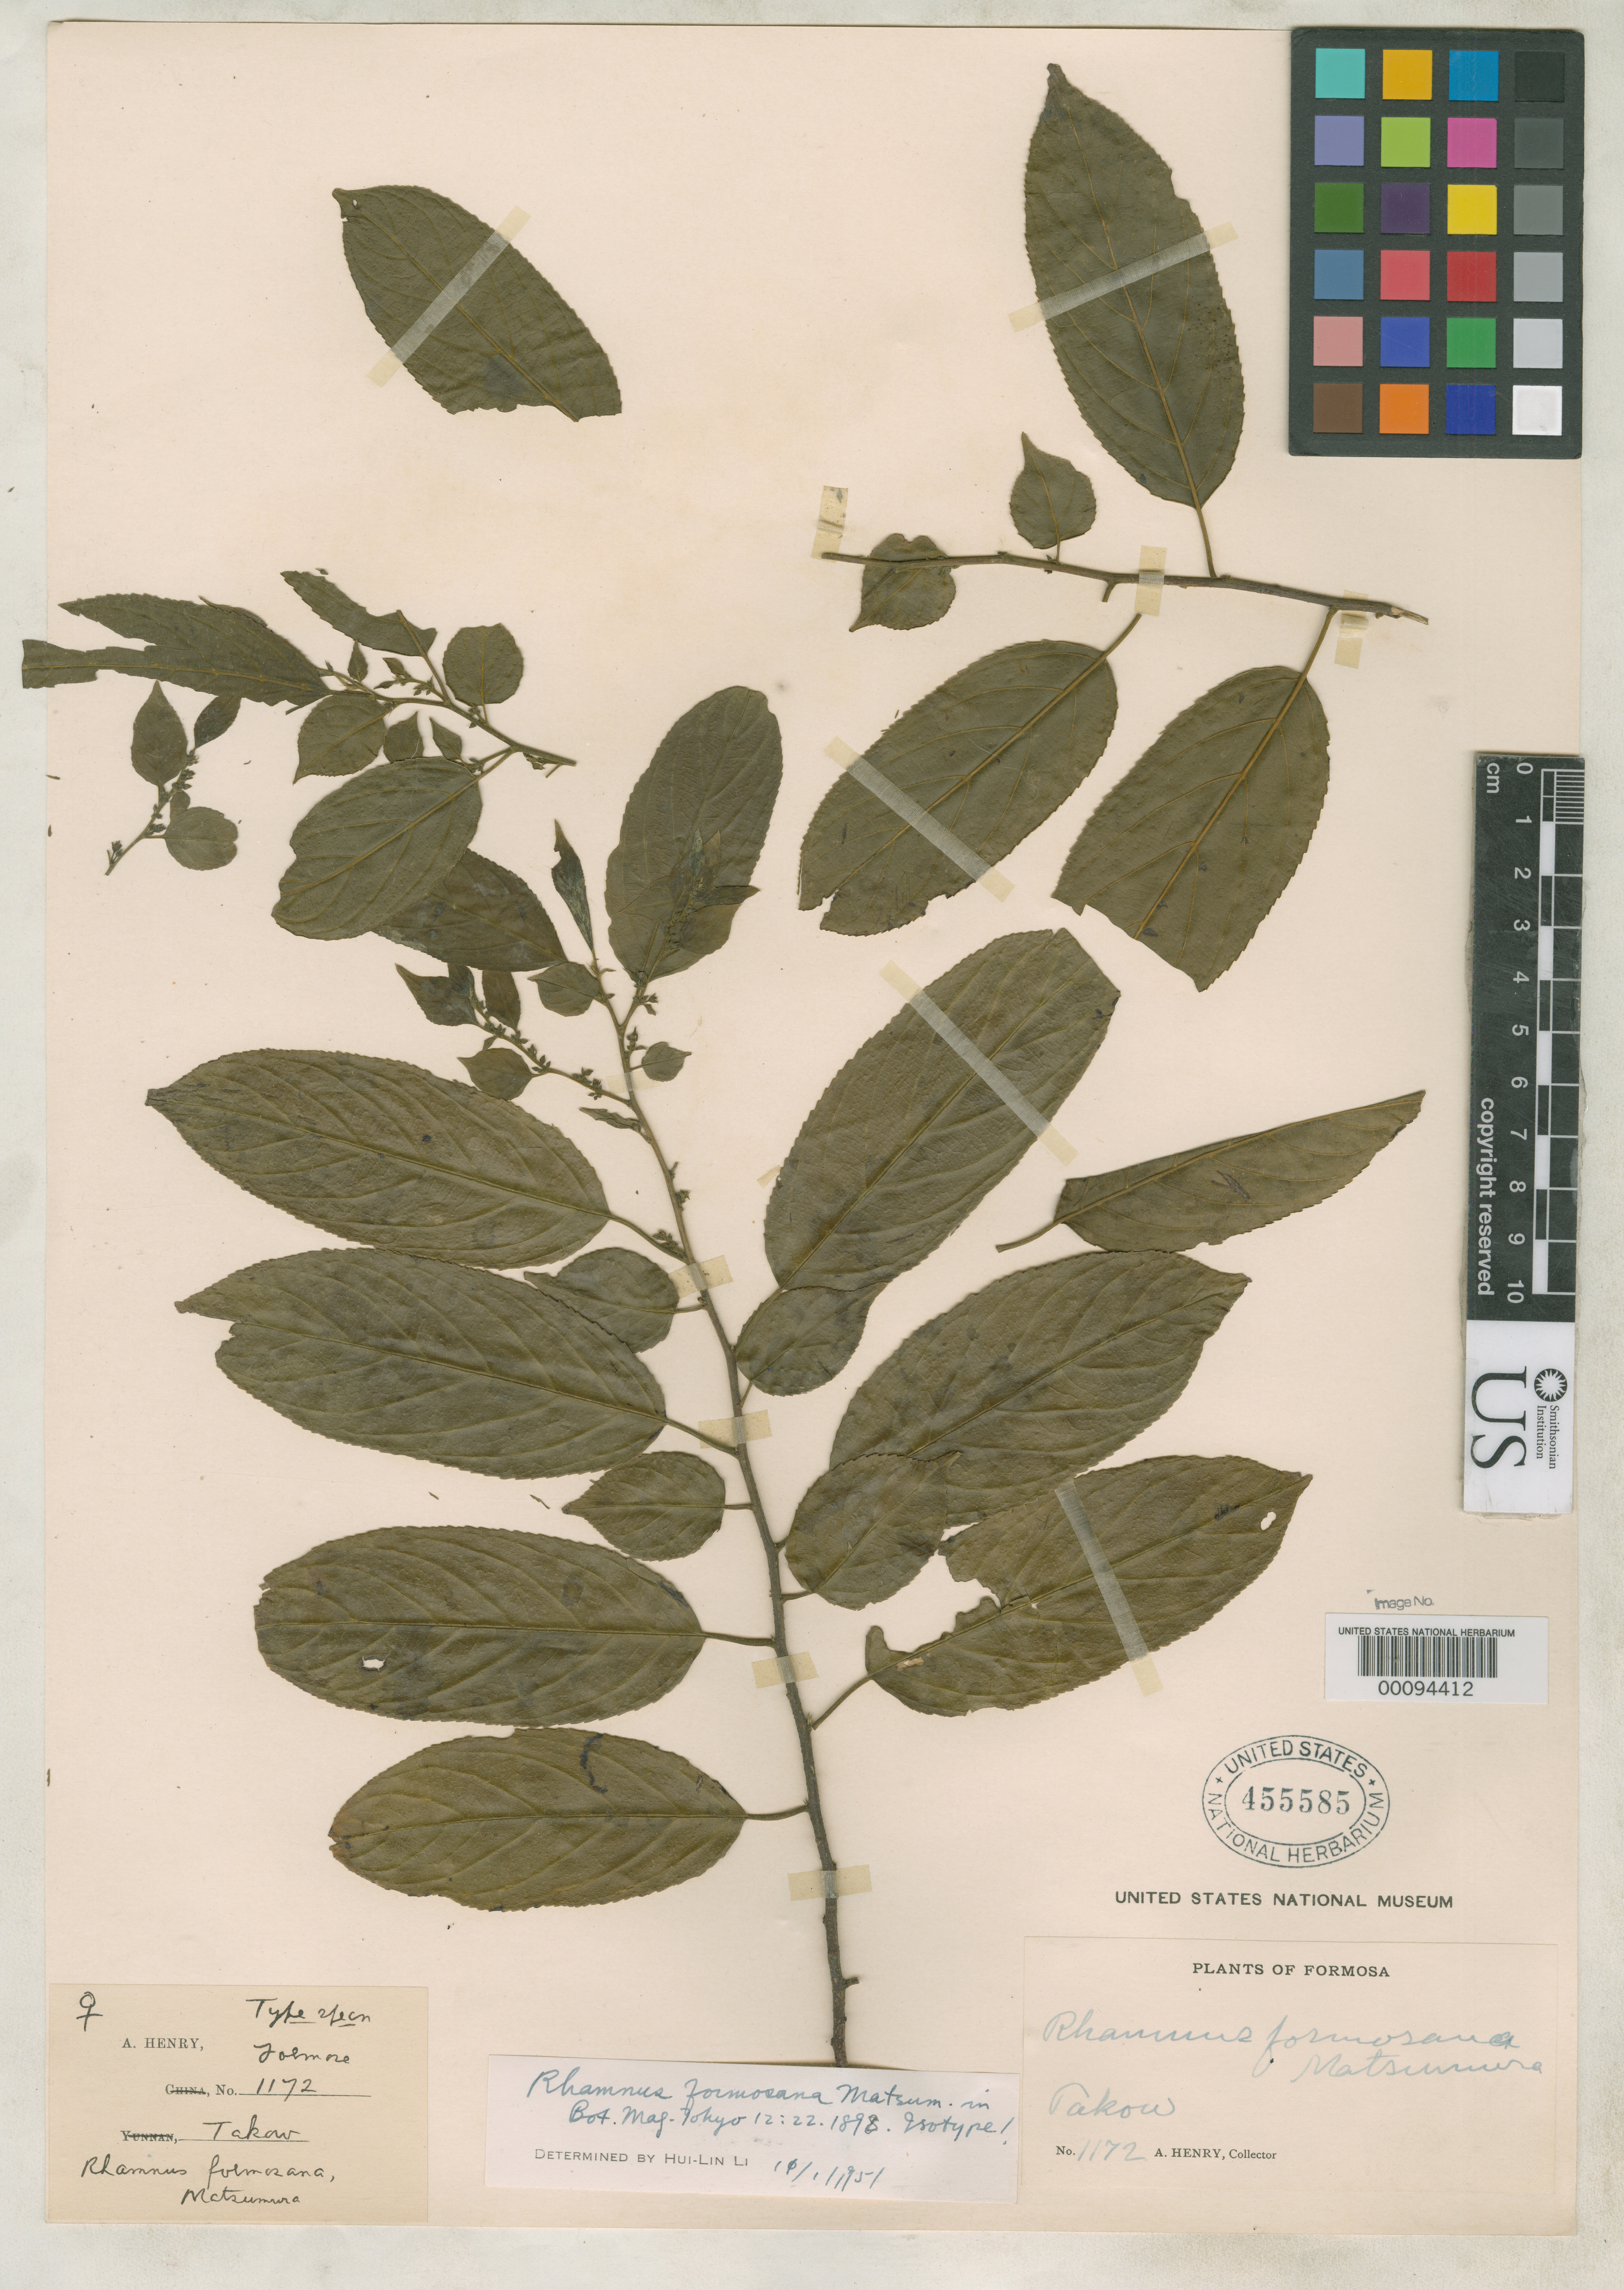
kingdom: Plantae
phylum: Tracheophyta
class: Magnoliopsida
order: Rosales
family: Rhamnaceae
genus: Rhamnus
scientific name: Rhamnus formosana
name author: Matsum.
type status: Isotype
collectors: A. Henry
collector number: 1172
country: Taiwan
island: Taiwan [Formosa]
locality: Takow.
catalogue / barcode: US 455585